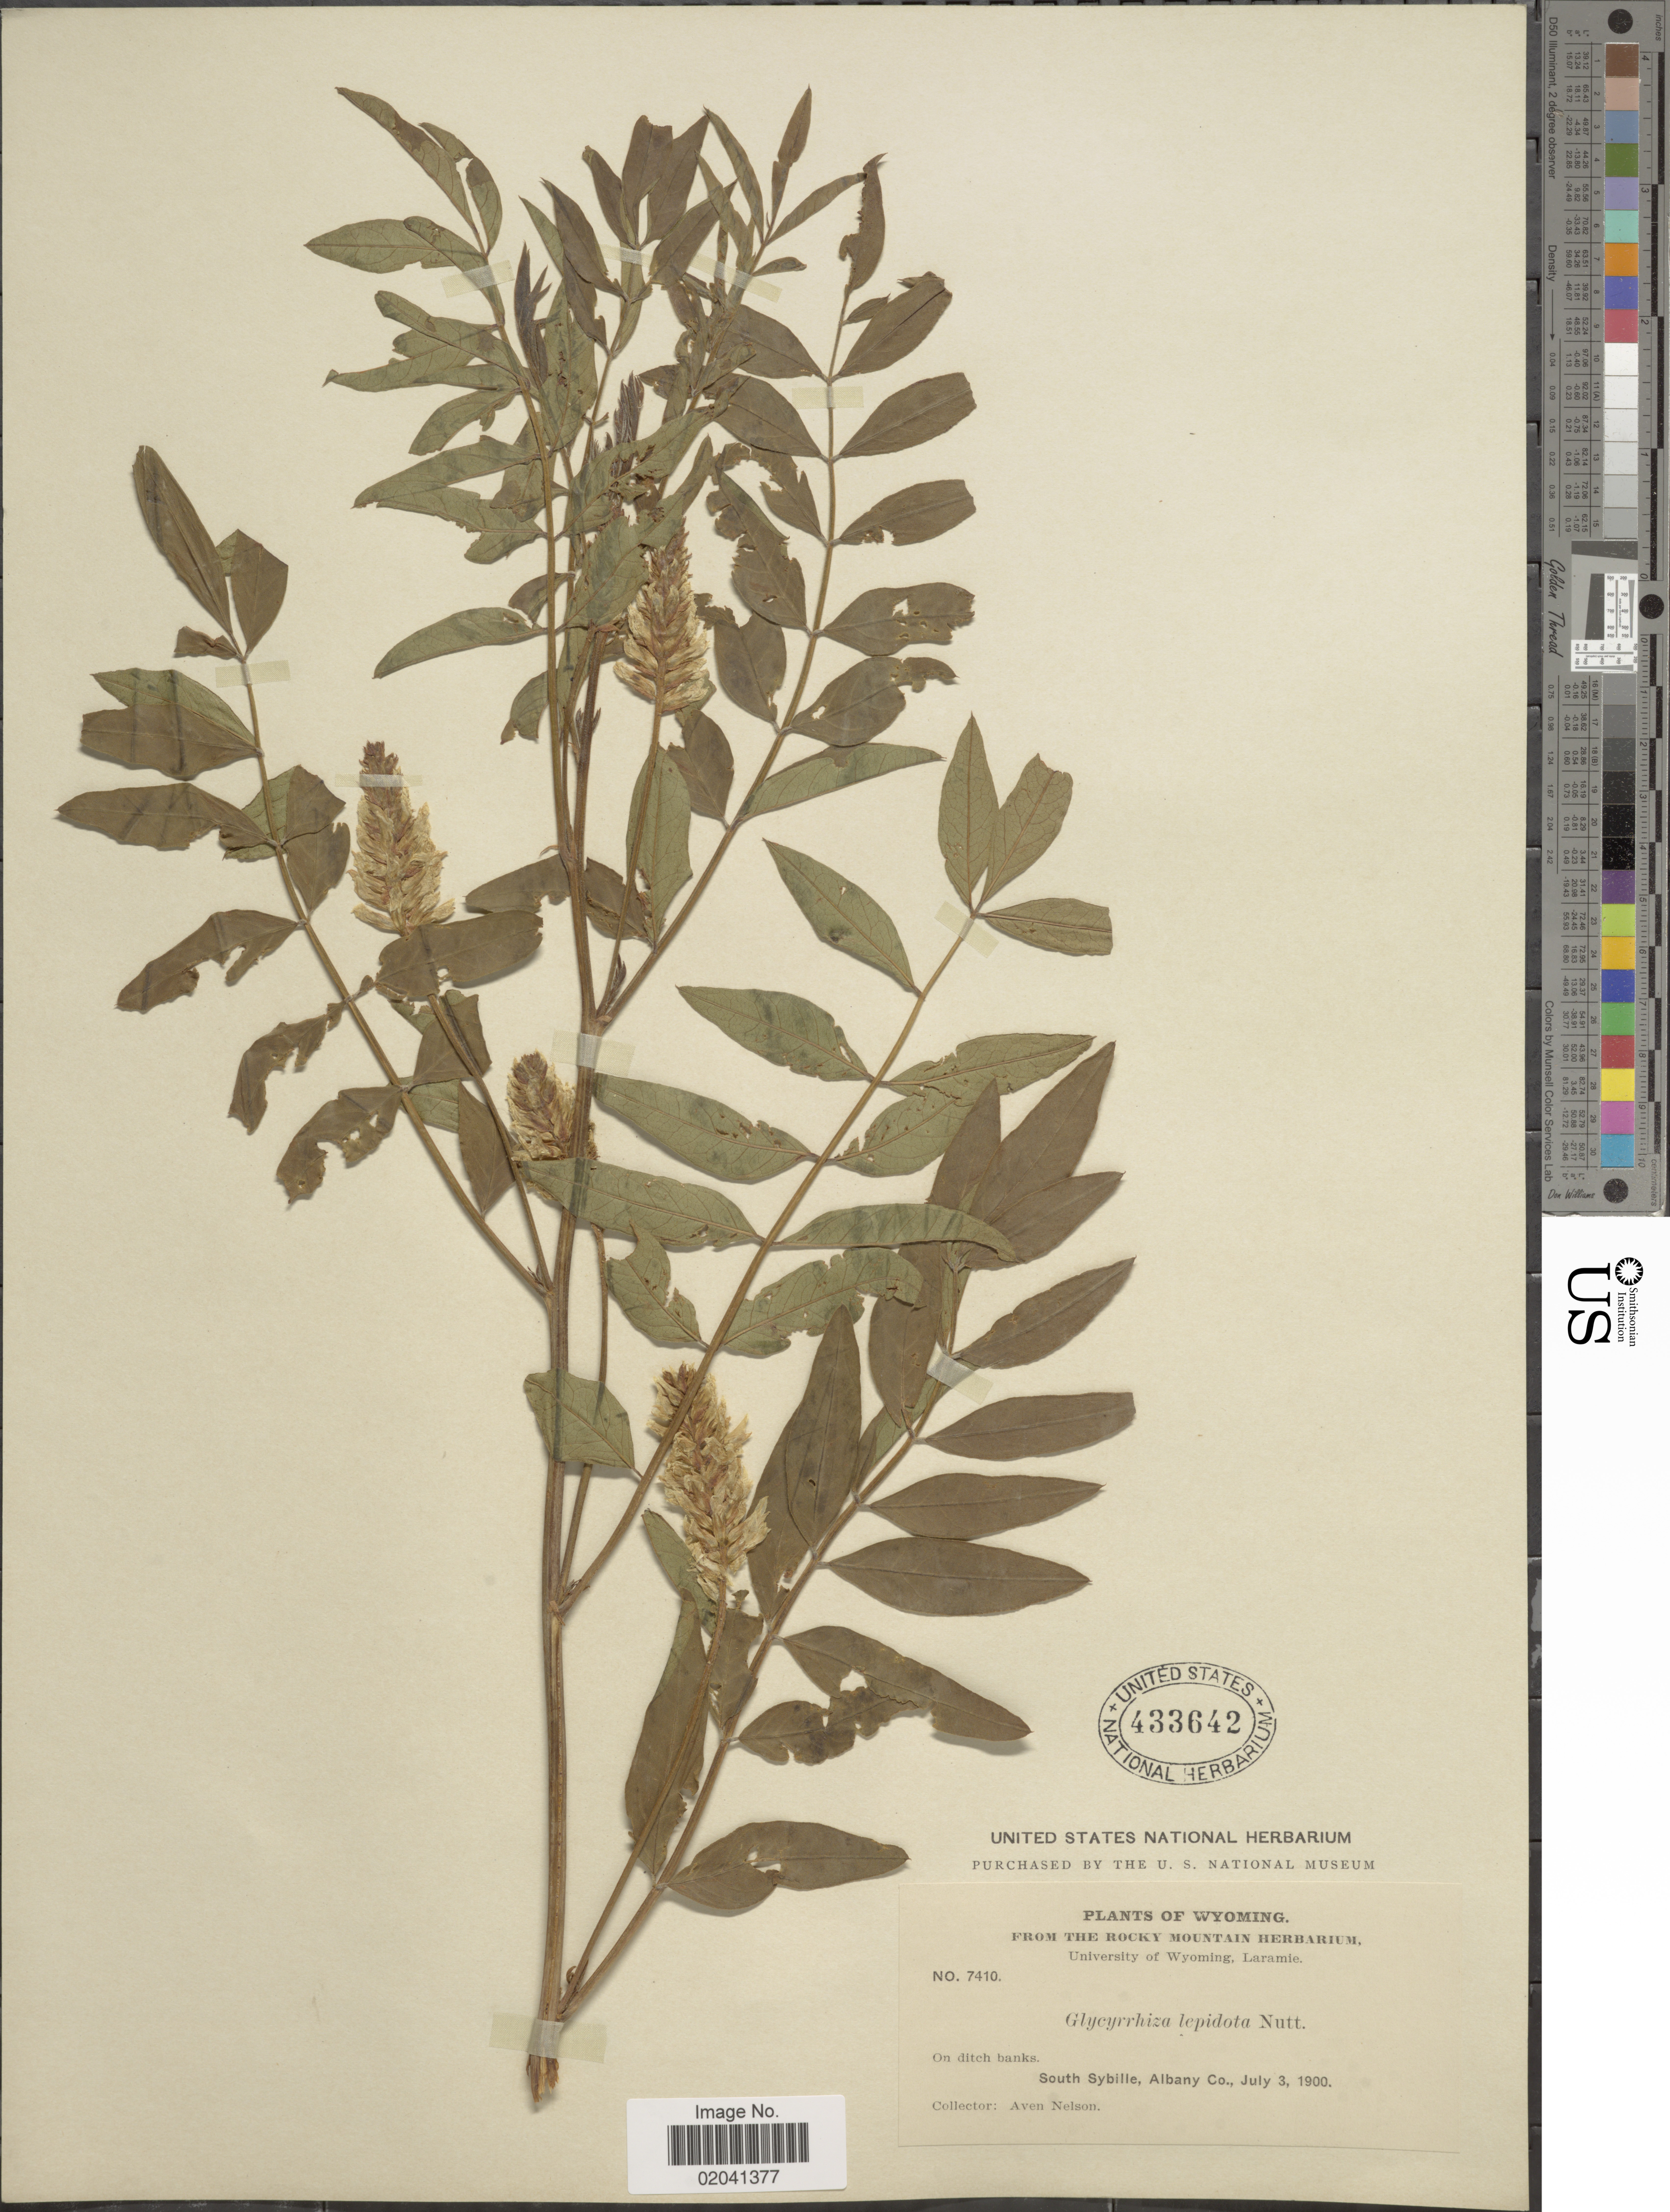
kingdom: Plantae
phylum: Tracheophyta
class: Magnoliopsida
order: Fabales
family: Fabaceae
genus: Glycyrrhiza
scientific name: Glycyrrhiza lepidota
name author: Pursh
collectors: A. Nelson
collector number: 7410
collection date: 1900-07-03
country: United States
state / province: Wyoming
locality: South Sybille, Albany Co.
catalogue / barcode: US 433642